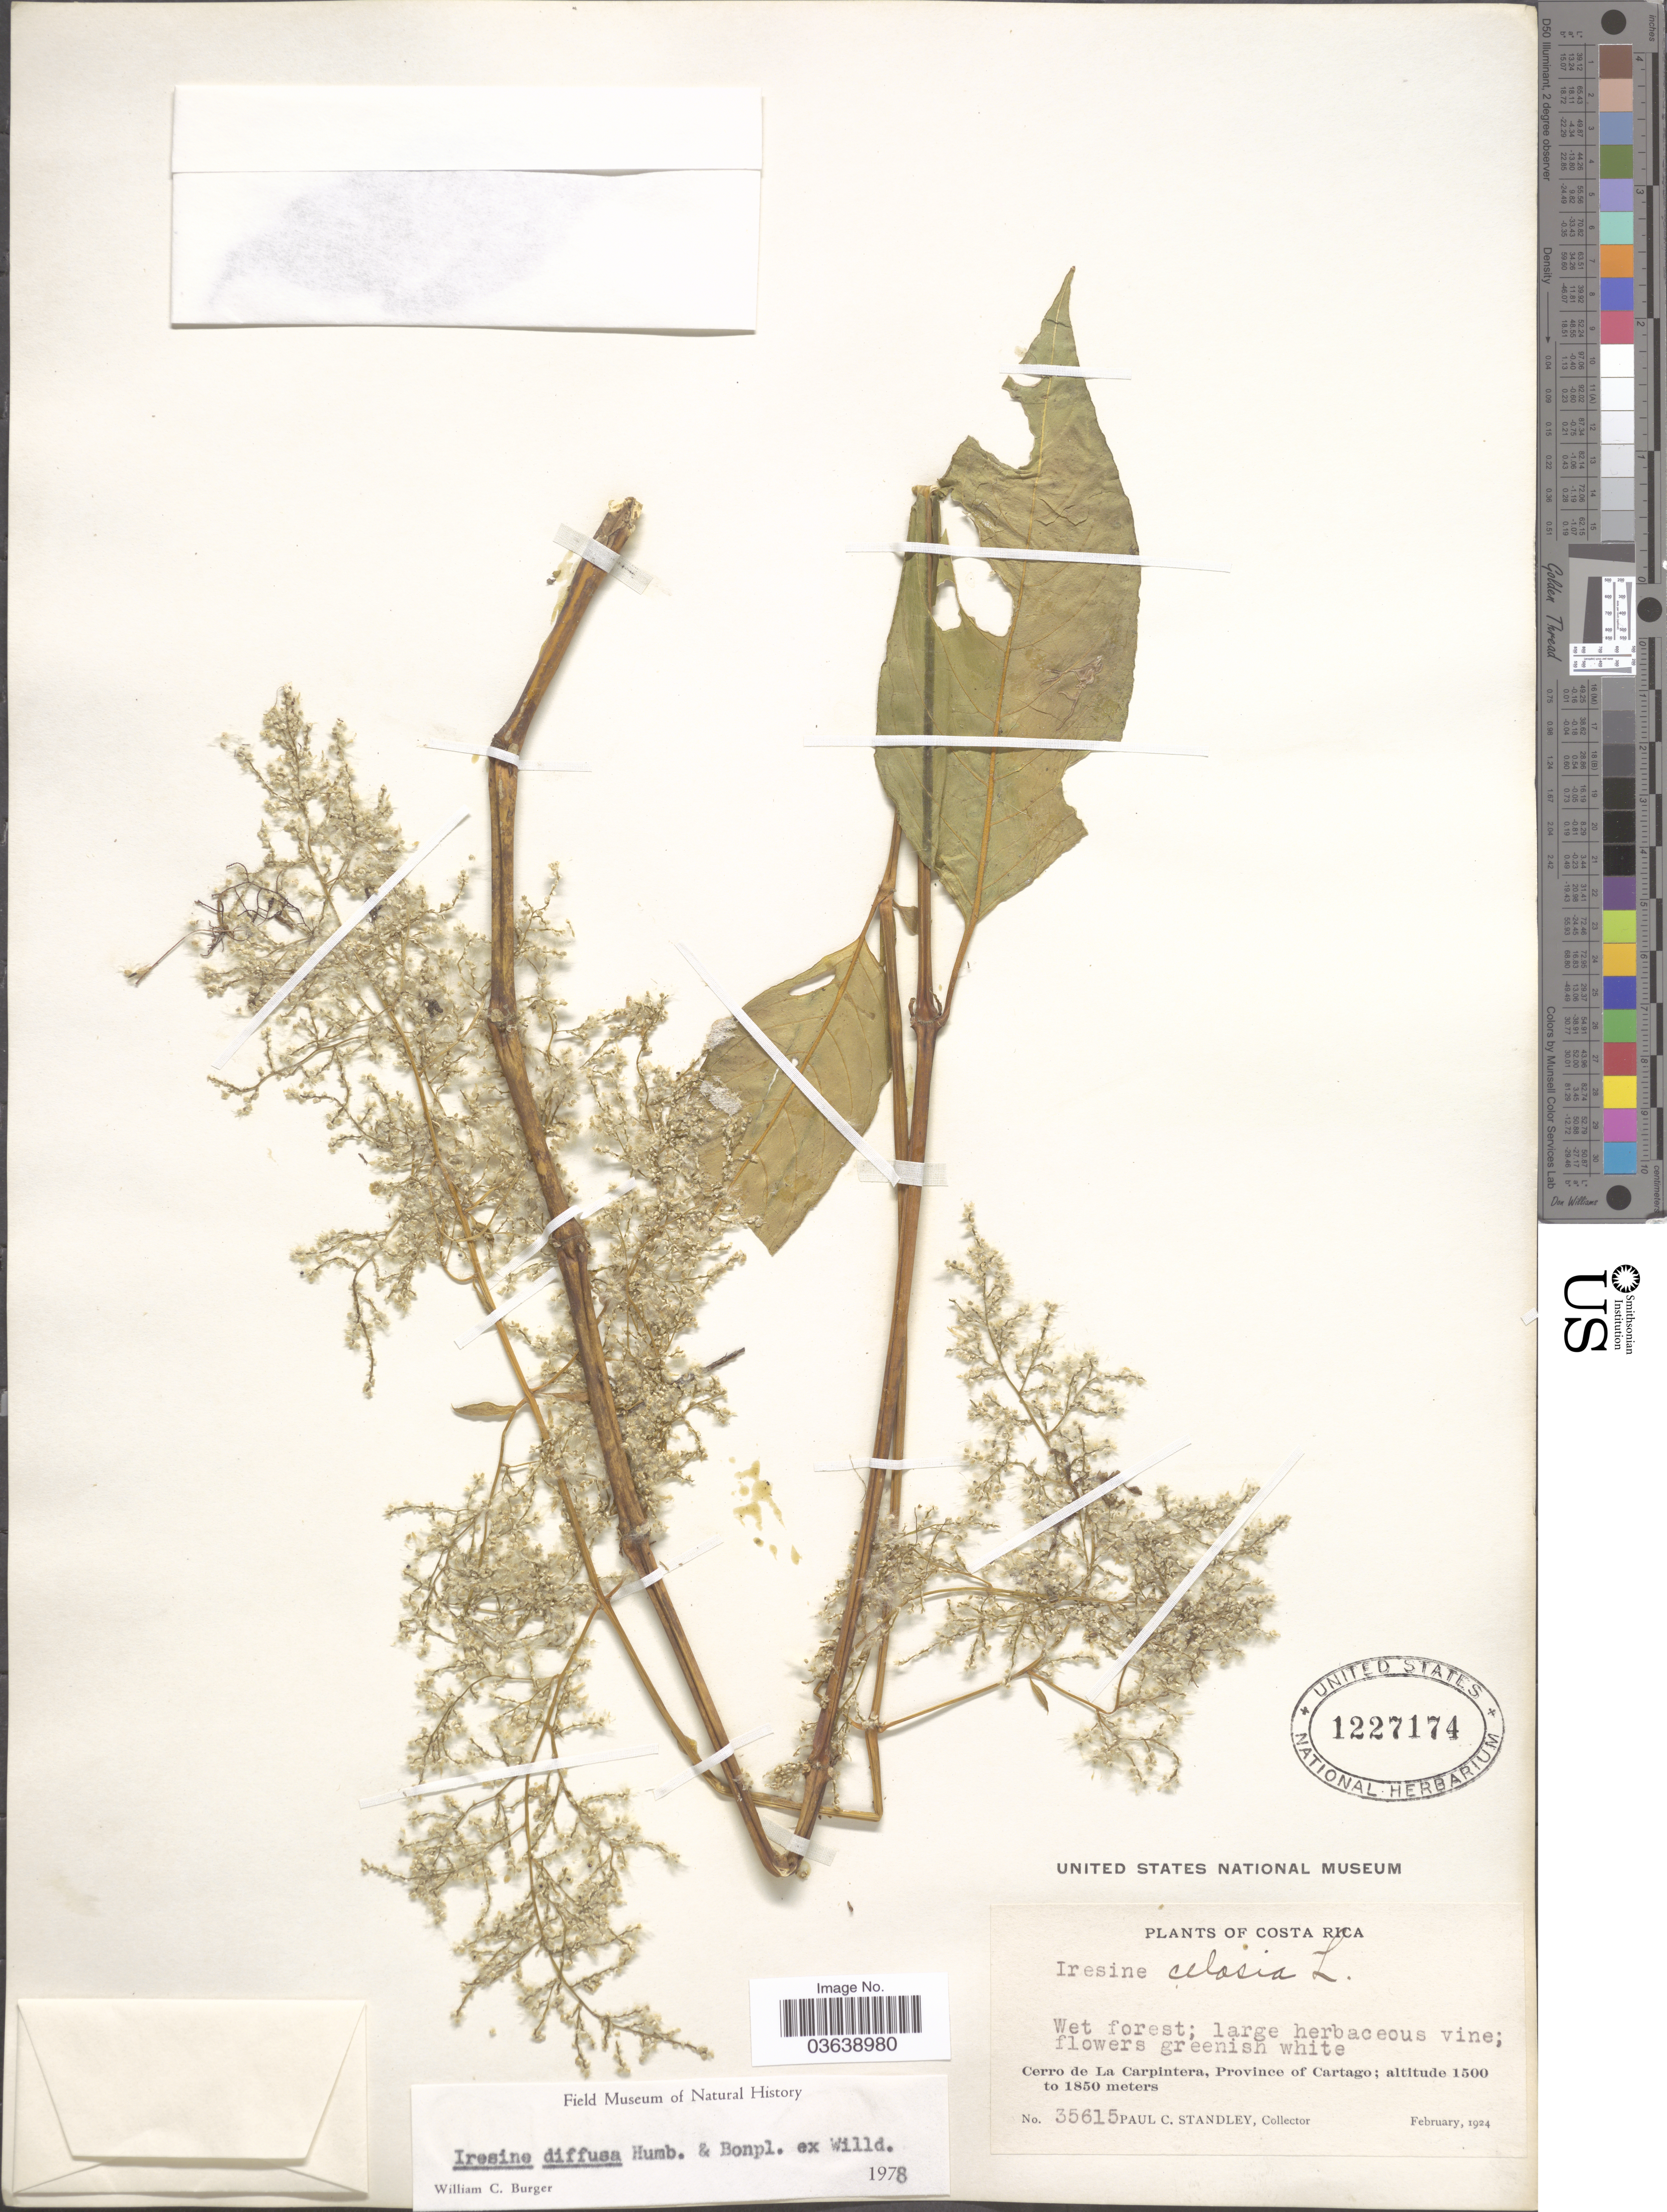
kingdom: Plantae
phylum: Tracheophyta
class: Magnoliopsida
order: Caryophyllales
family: Amaranthaceae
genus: Iresine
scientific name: Iresine celosia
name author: L.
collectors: P. C. Standley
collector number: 35615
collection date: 1924-02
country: Costa Rica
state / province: Cartago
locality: Cerro de La Carpintera.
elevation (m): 1500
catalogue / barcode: US 1227174